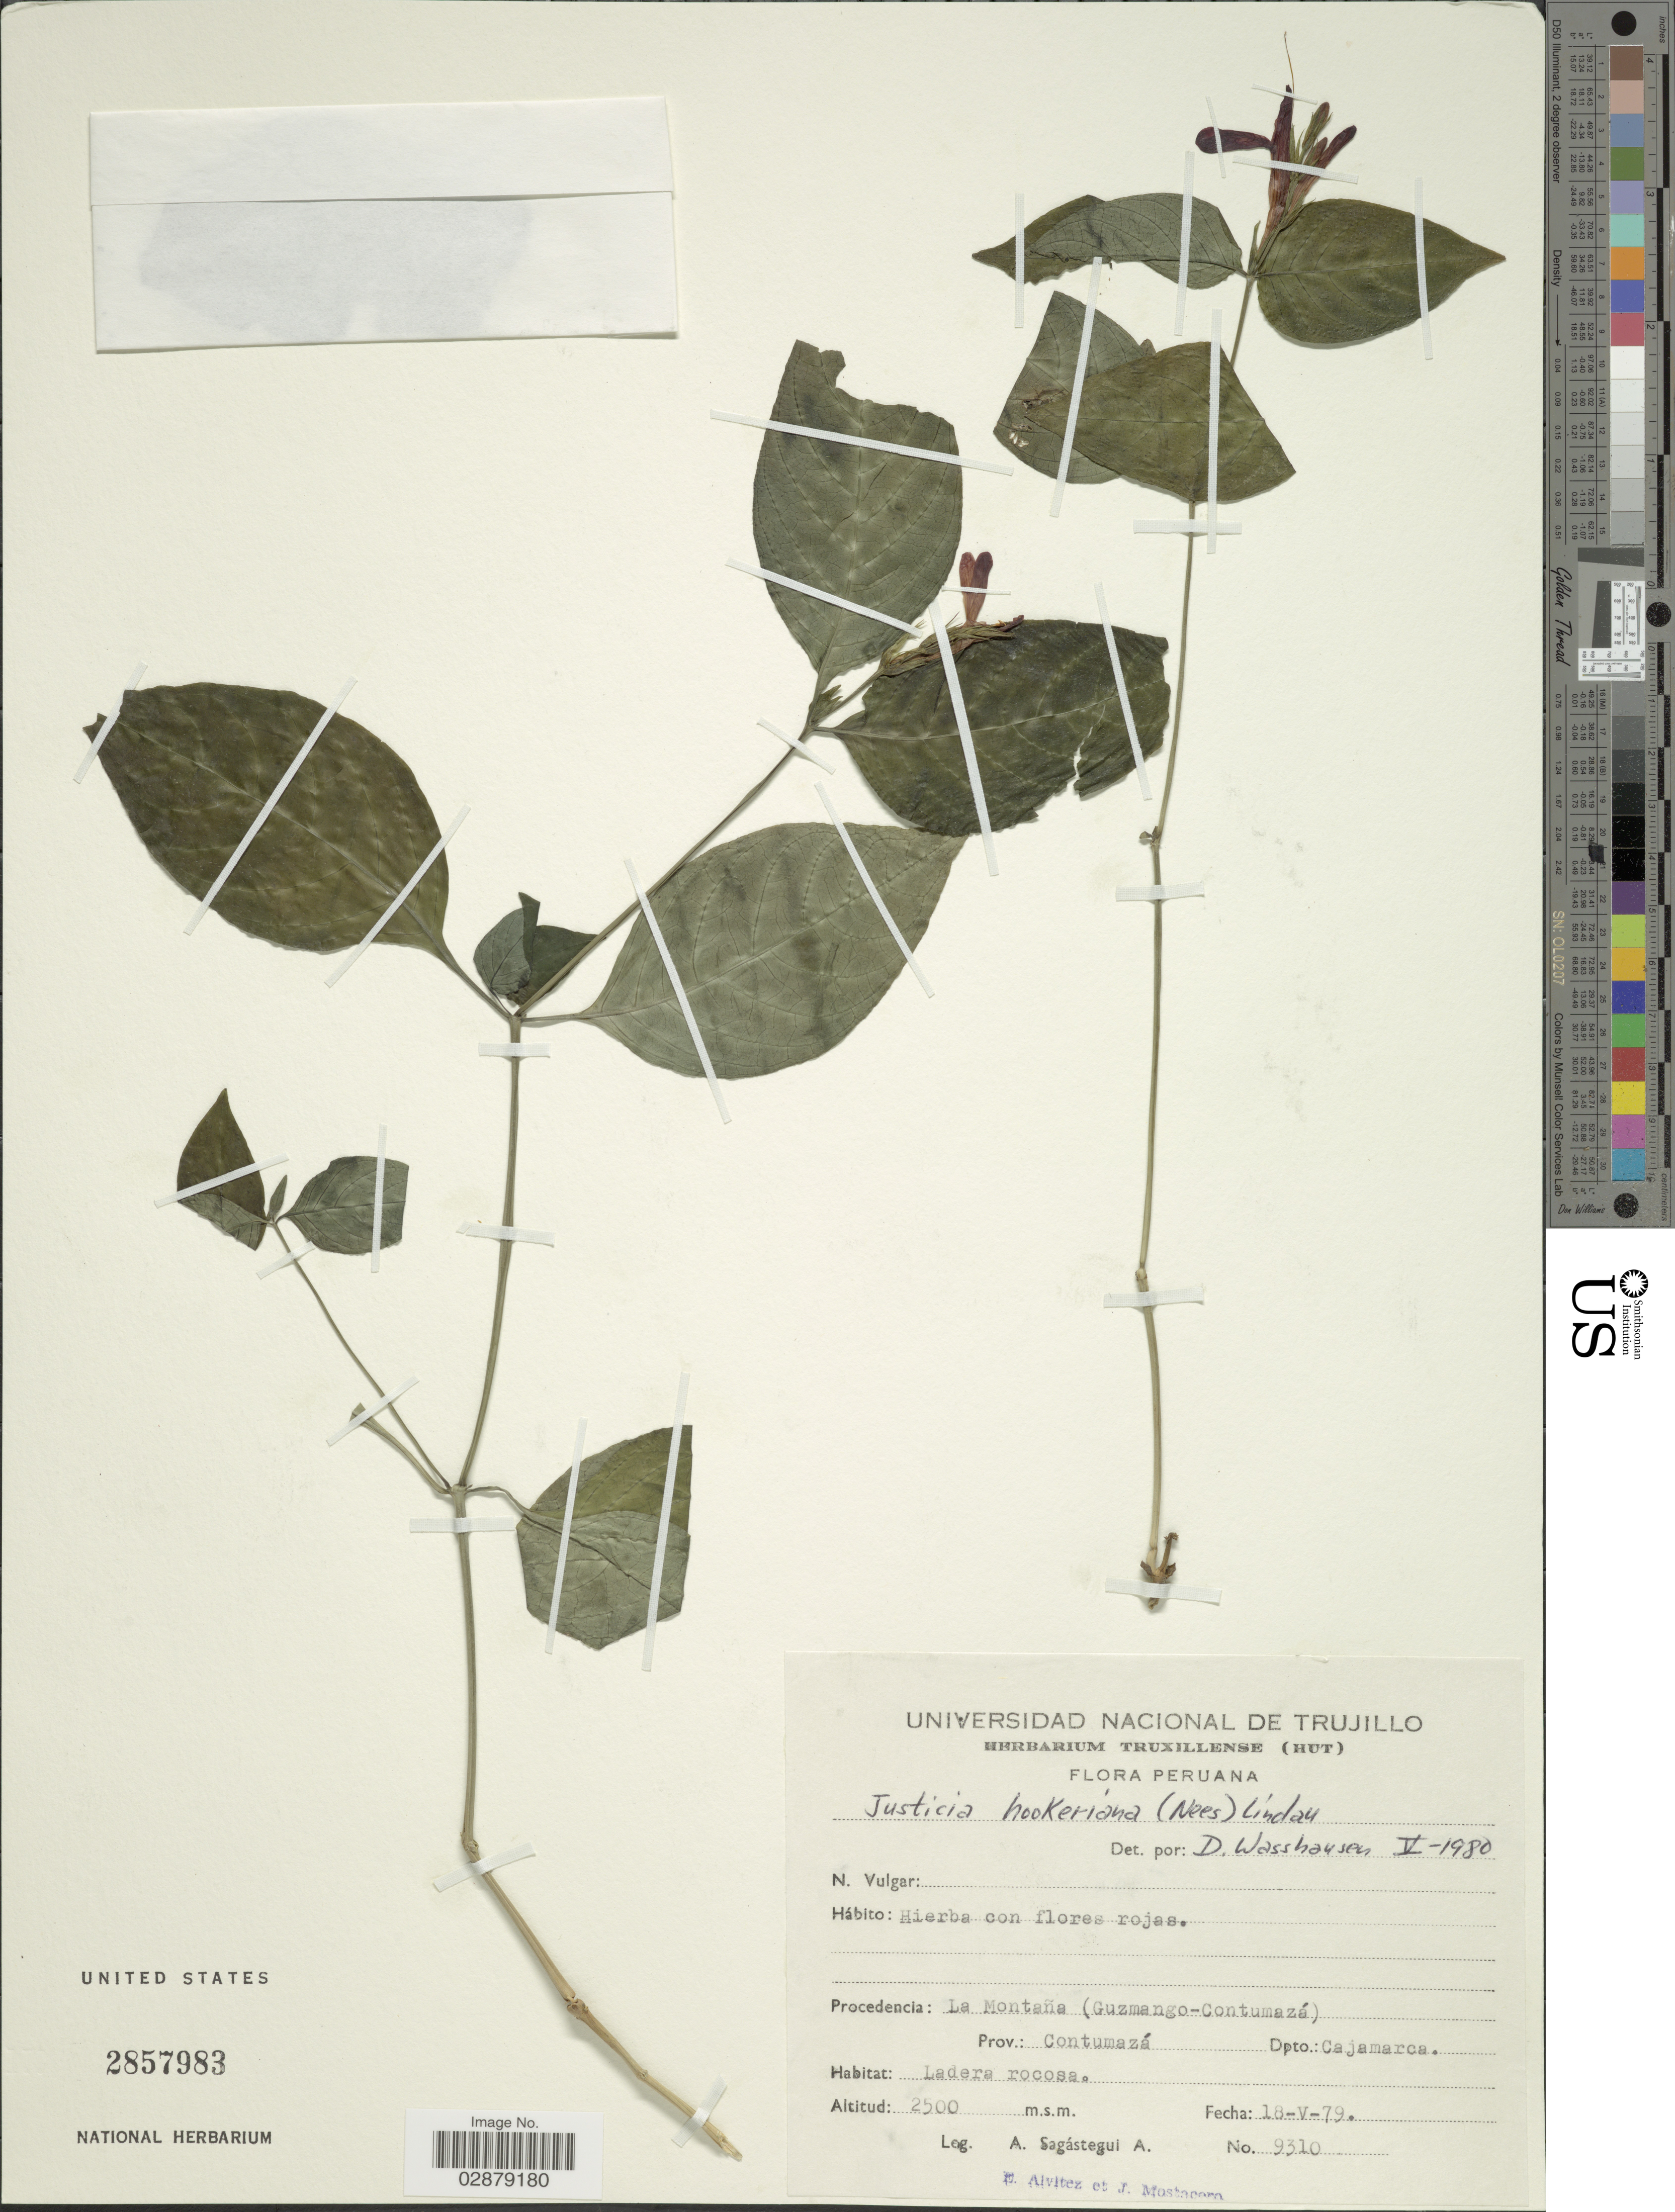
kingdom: Plantae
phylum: Tracheophyta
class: Magnoliopsida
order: Lamiales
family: Acanthaceae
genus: Justicia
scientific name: Justicia hookeriana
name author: T. Anderson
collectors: A. Sagástegui A., E. Alvitez I. & J. Mostacero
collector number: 9310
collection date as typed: Transcribed d/m/y: 18/5/79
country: Peru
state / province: Cajamarca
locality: La Montaña (Guzmango-Contumazá), Prov.: Contumazá, Dpto.: Cajamarca.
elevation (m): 2500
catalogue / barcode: US 2857983